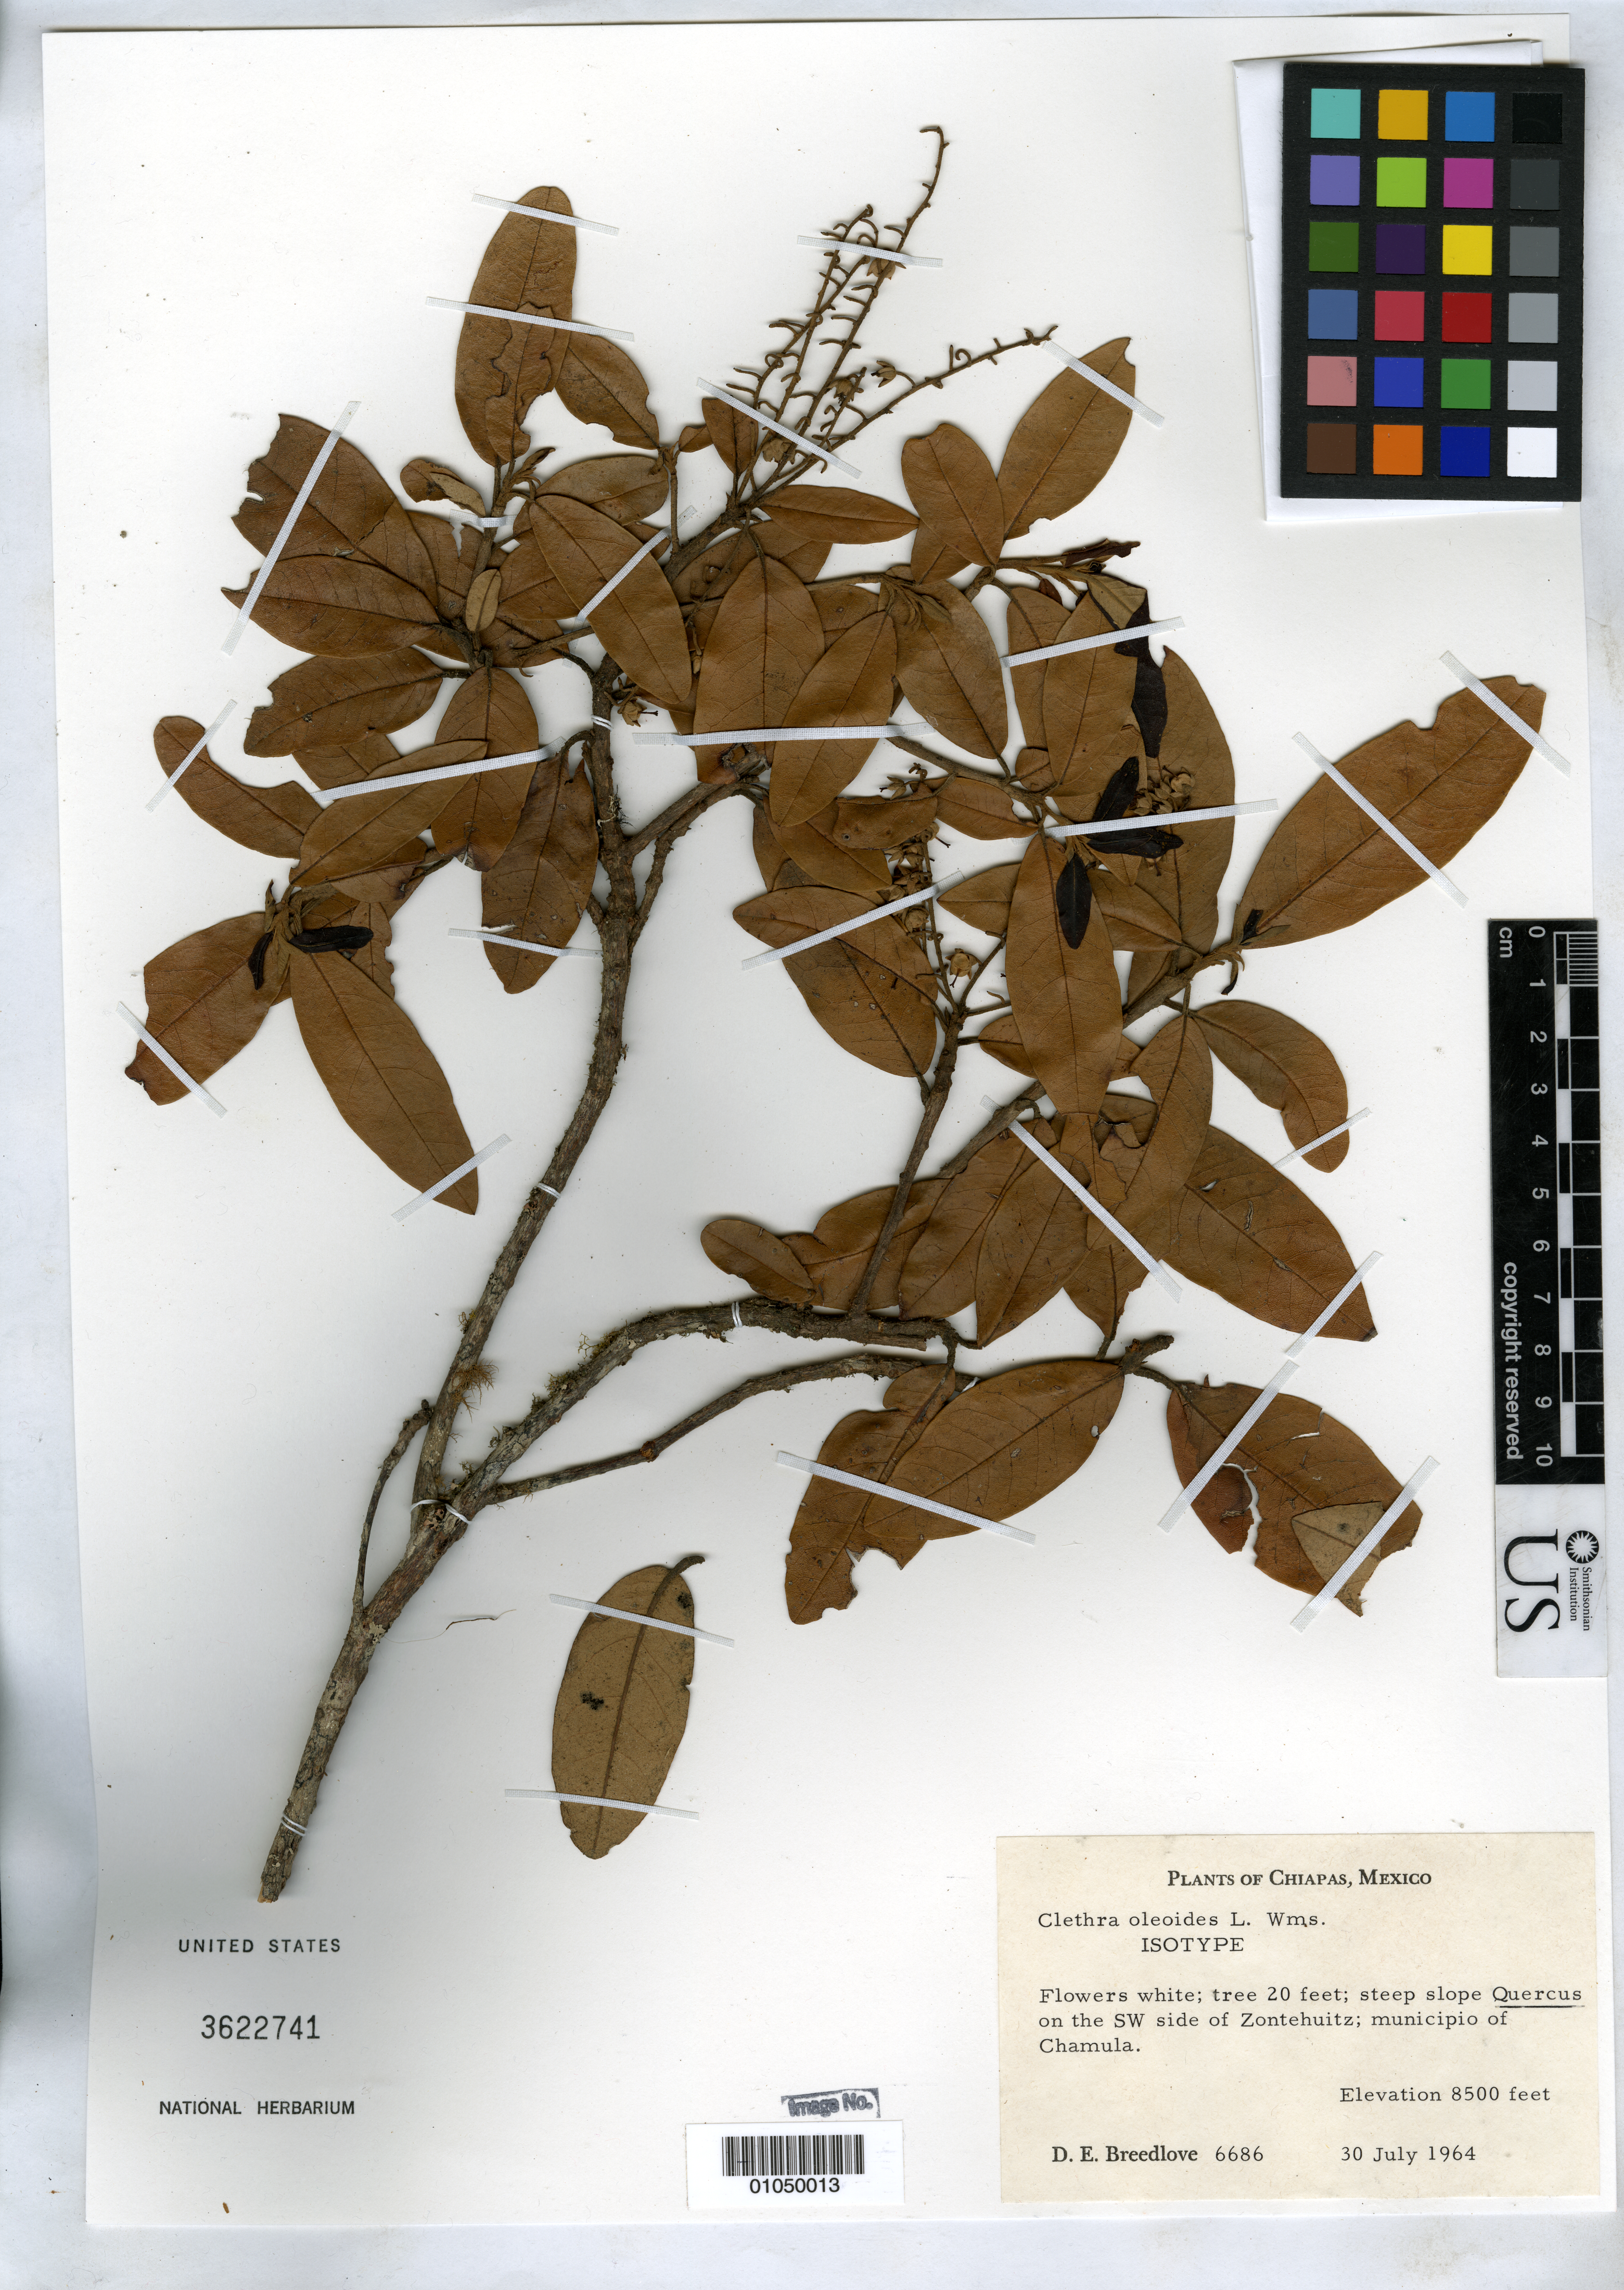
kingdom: Plantae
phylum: Tracheophyta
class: Magnoliopsida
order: Ericales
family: Clethraceae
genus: Clethra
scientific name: Clethra oleoides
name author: L.O. Williams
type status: Isotype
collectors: D. E. Breedlove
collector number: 6686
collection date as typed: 30 Jul 1964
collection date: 1964-07-30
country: Mexico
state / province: Chiapas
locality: SW side of Zontehuitz; municipio of Chamula.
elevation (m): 2591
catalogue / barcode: US 3622741